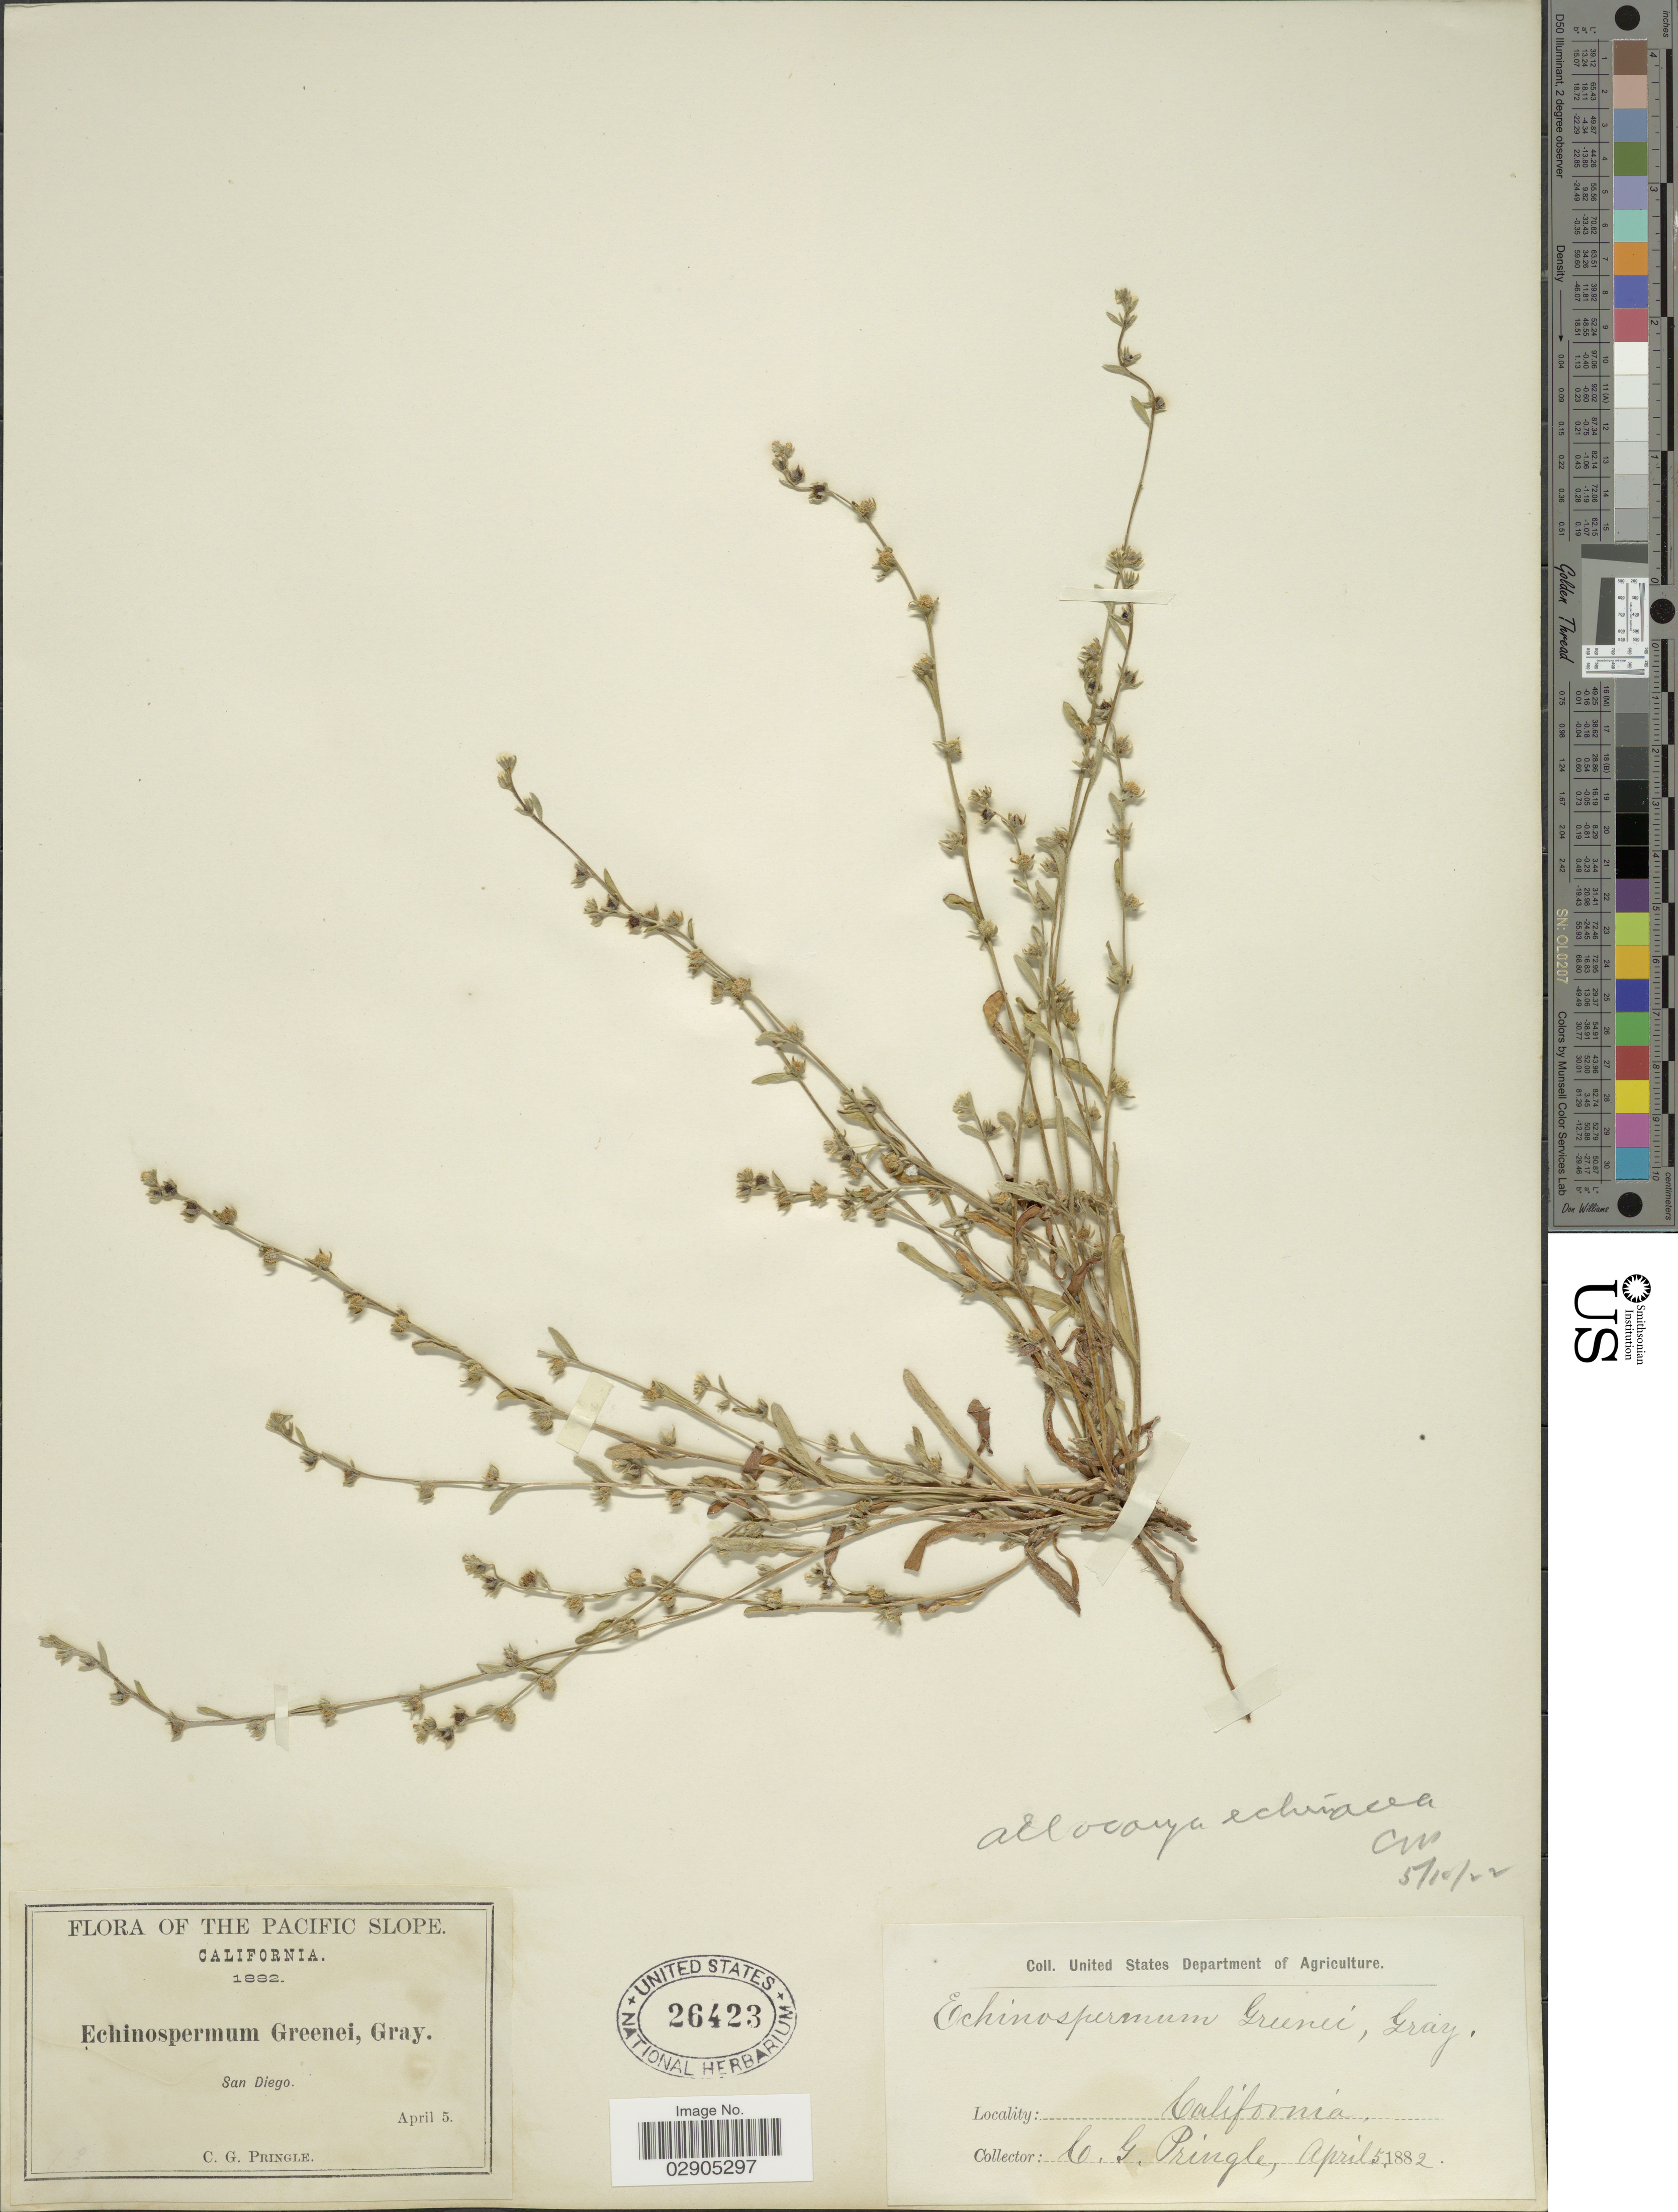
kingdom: Plantae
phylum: Tracheophyta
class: Magnoliopsida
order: Boraginales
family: Boraginaceae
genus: Allocarya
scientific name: Allocarya echinacea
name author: Piper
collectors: C. G. Pringle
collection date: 1882-04-05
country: United States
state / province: California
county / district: San Diego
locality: Pacific Slope. San Diego.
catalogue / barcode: US 26423